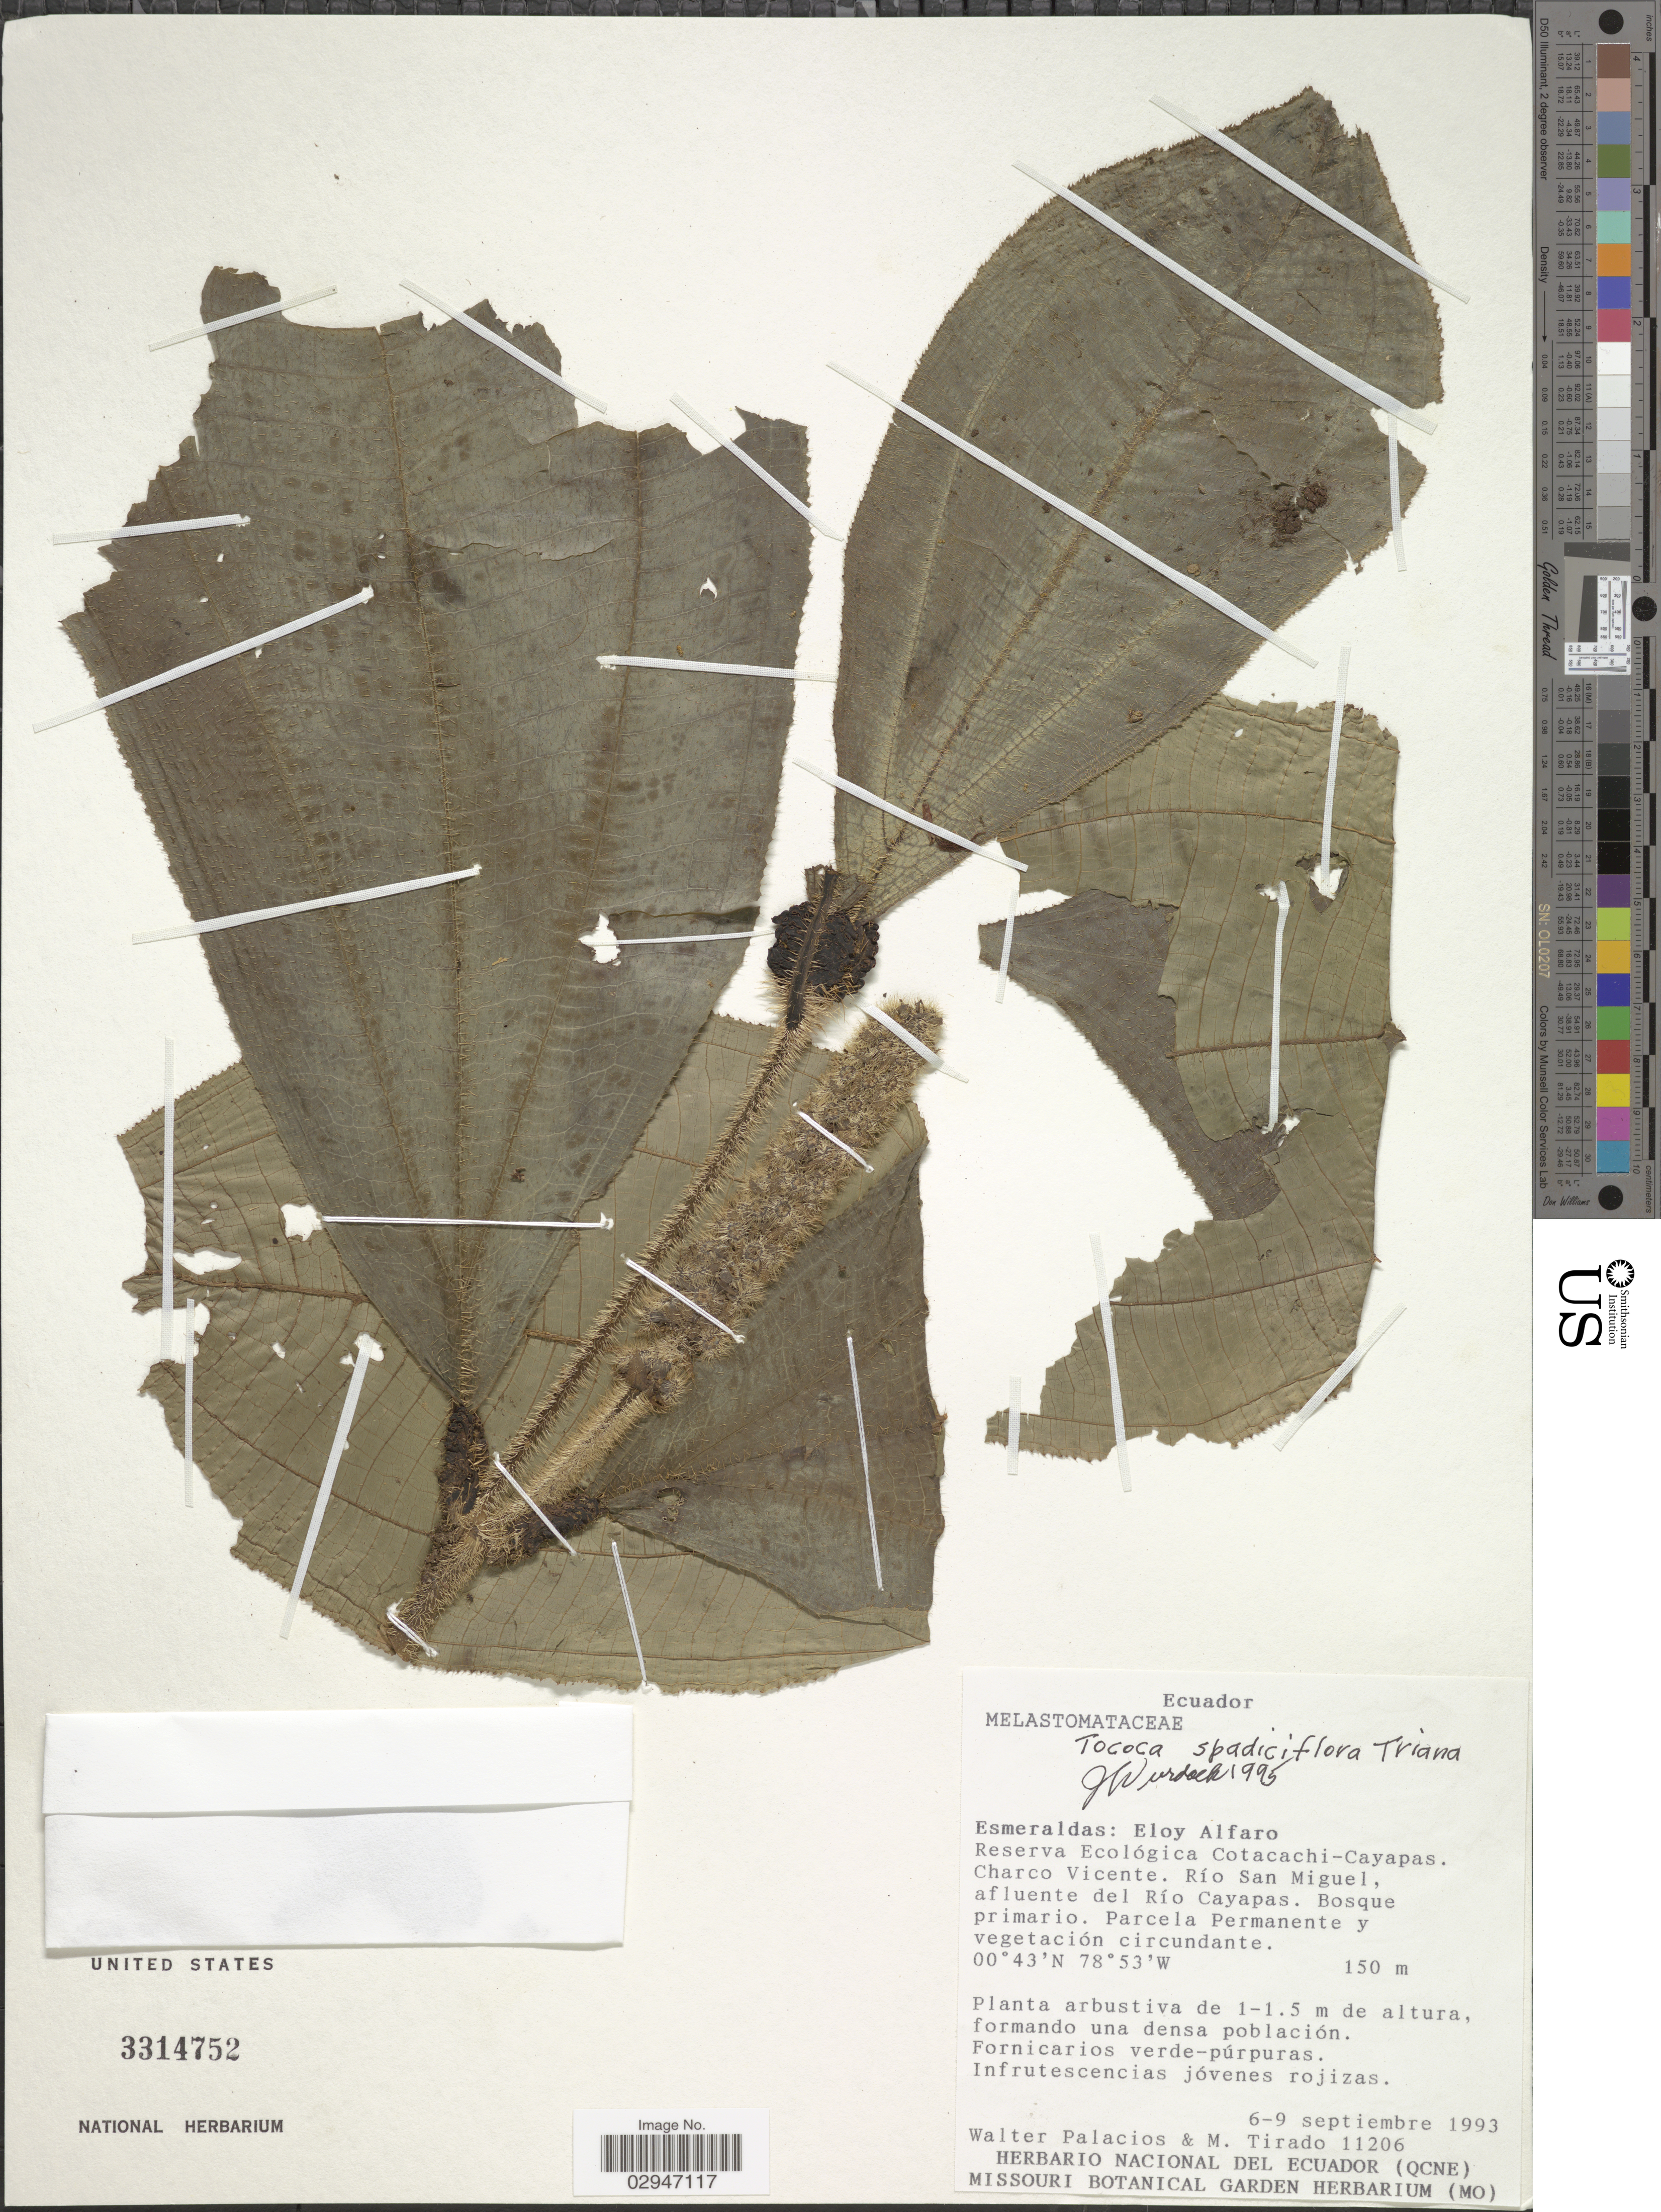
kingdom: Plantae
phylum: Tracheophyta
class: Magnoliopsida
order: Myrtales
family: Melastomataceae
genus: Tococa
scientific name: Tococa spadiciflora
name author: Triana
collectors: W. Palacios & M. Tirado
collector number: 11206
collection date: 1993-09-06/1993-09-09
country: Ecuador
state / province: Esmeraldas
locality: Eloy Alfaro. Reserva Ecológica Cotacachi-Cayapas. Charco Vicente. Río San Miguel, afluente del Río Cayapas.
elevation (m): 150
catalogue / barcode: US 3314752